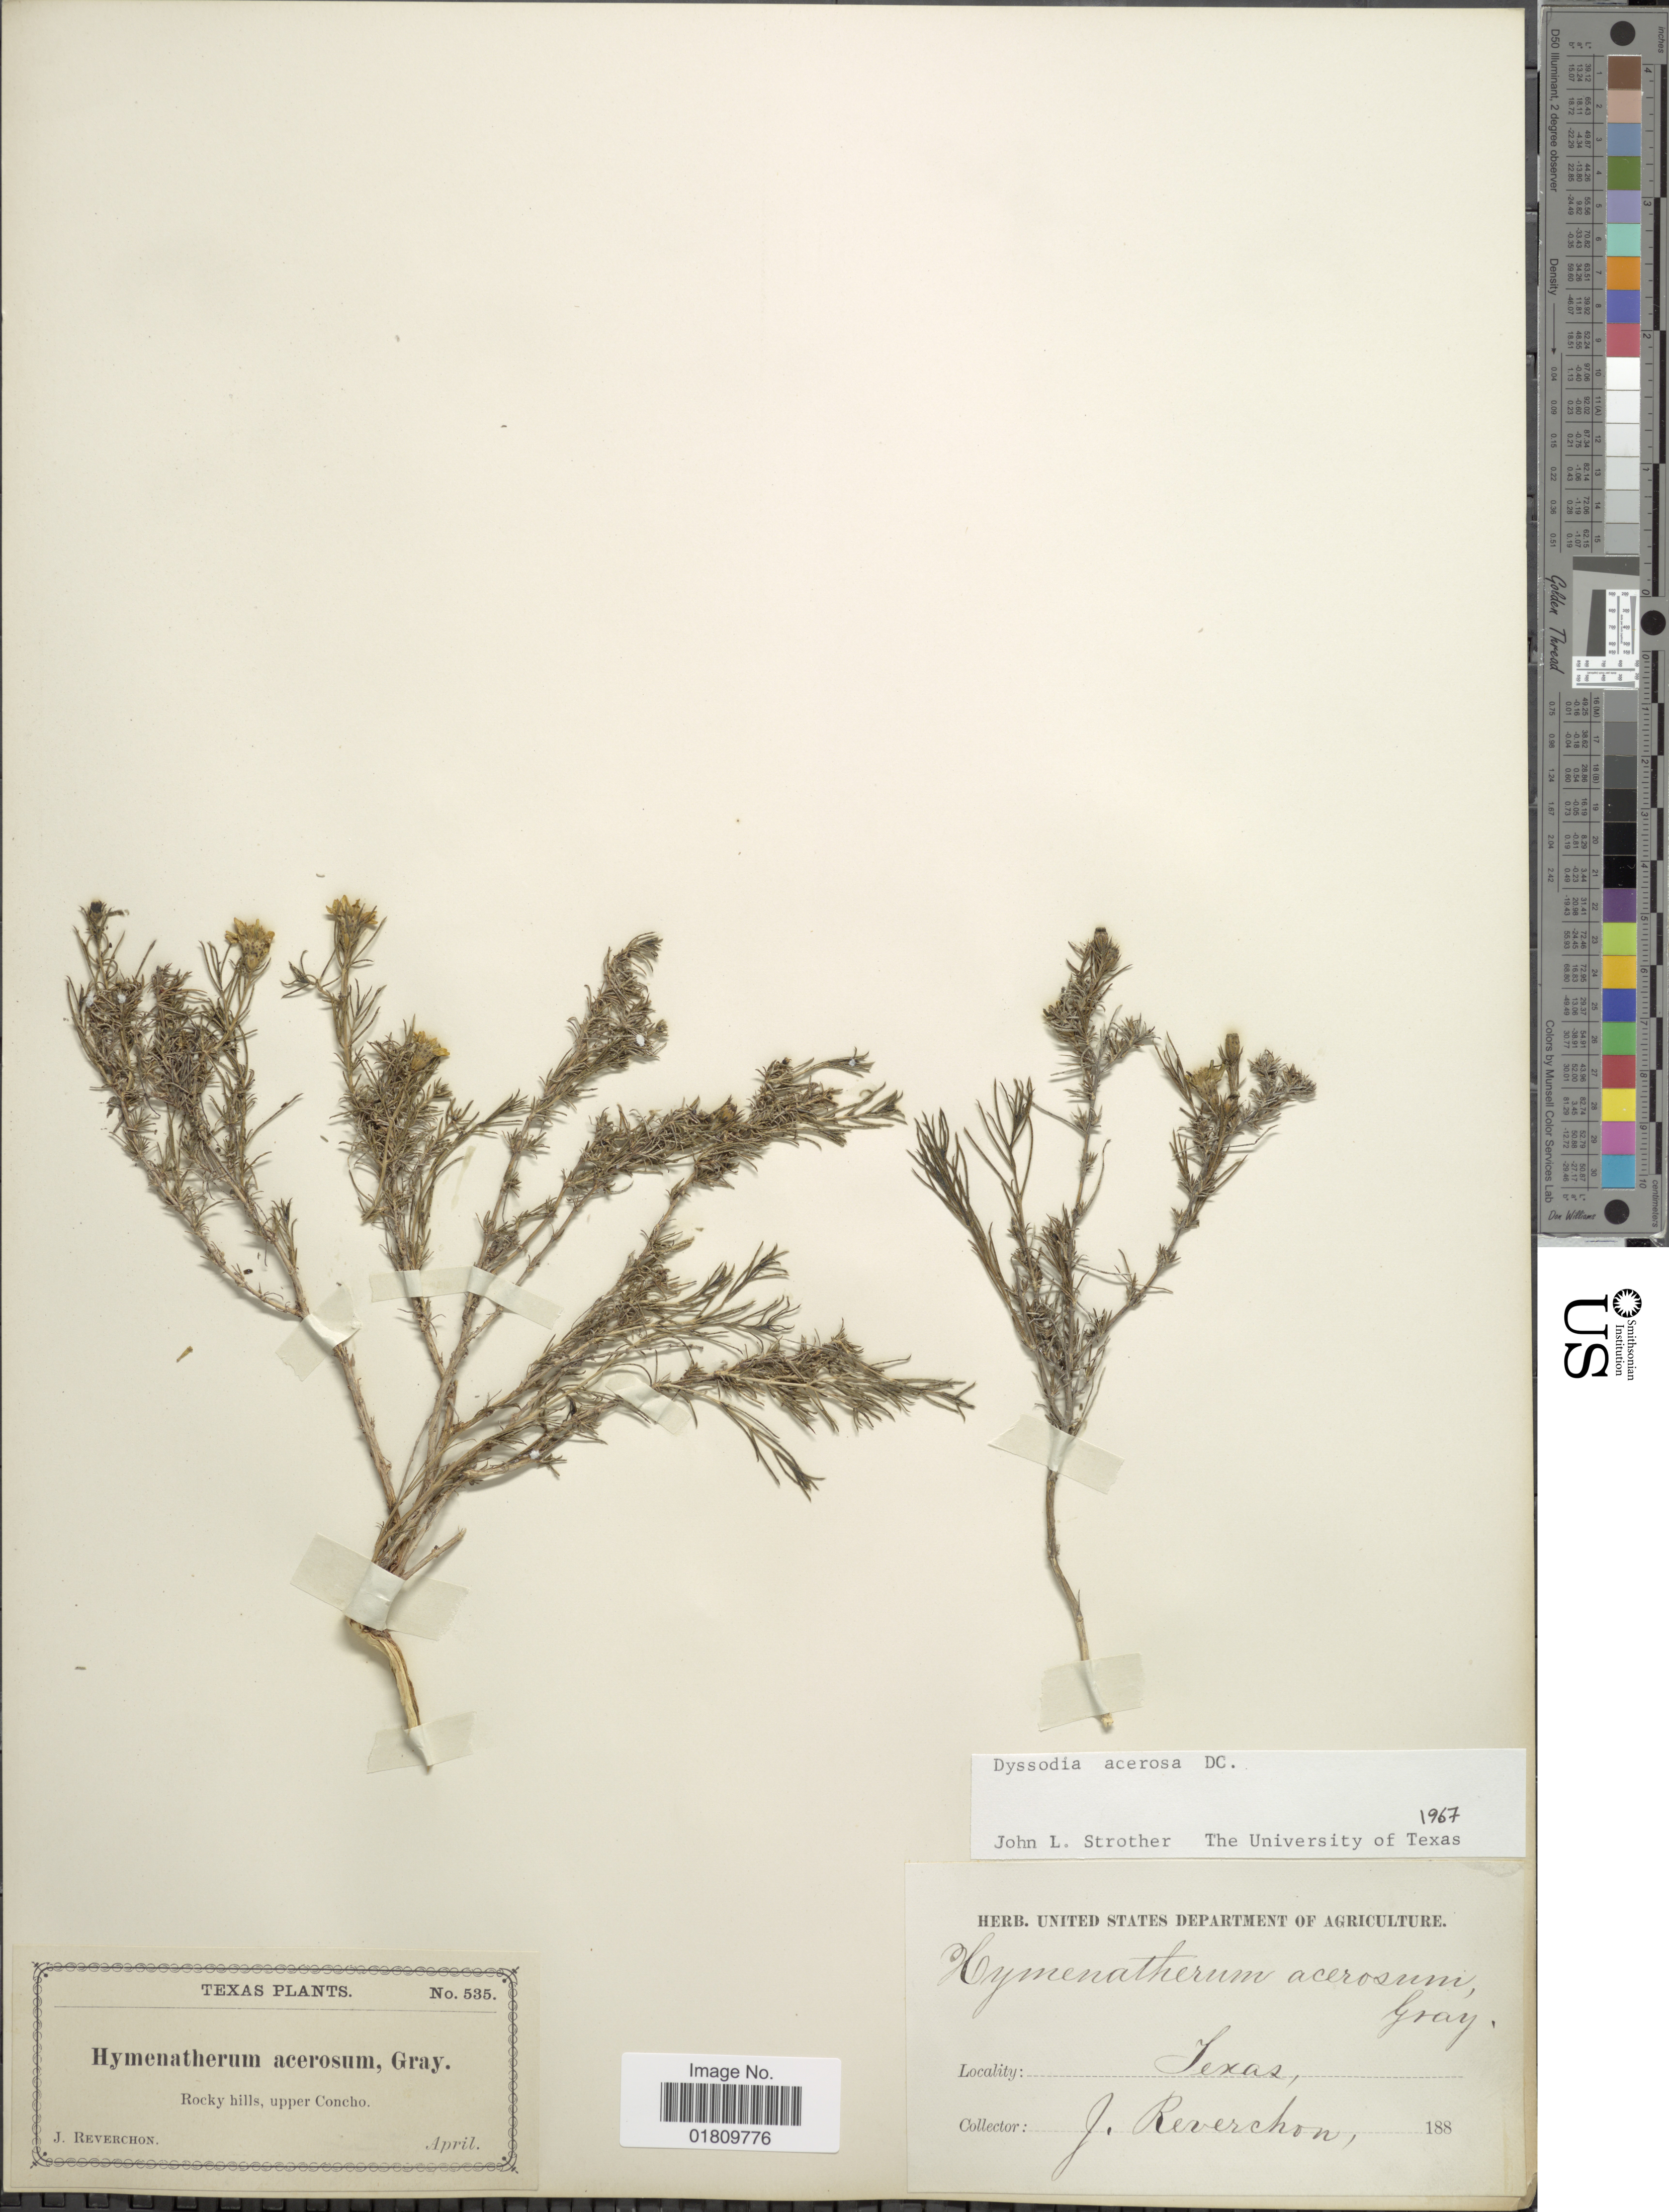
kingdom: Plantae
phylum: Tracheophyta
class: Magnoliopsida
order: Asterales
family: Asteraceae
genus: Thymophylla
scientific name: Thymophylla acerosa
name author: (DC.) Strother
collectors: J. Reverchon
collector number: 535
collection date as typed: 188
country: United States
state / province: Texas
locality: Rocky hills, upper Concho